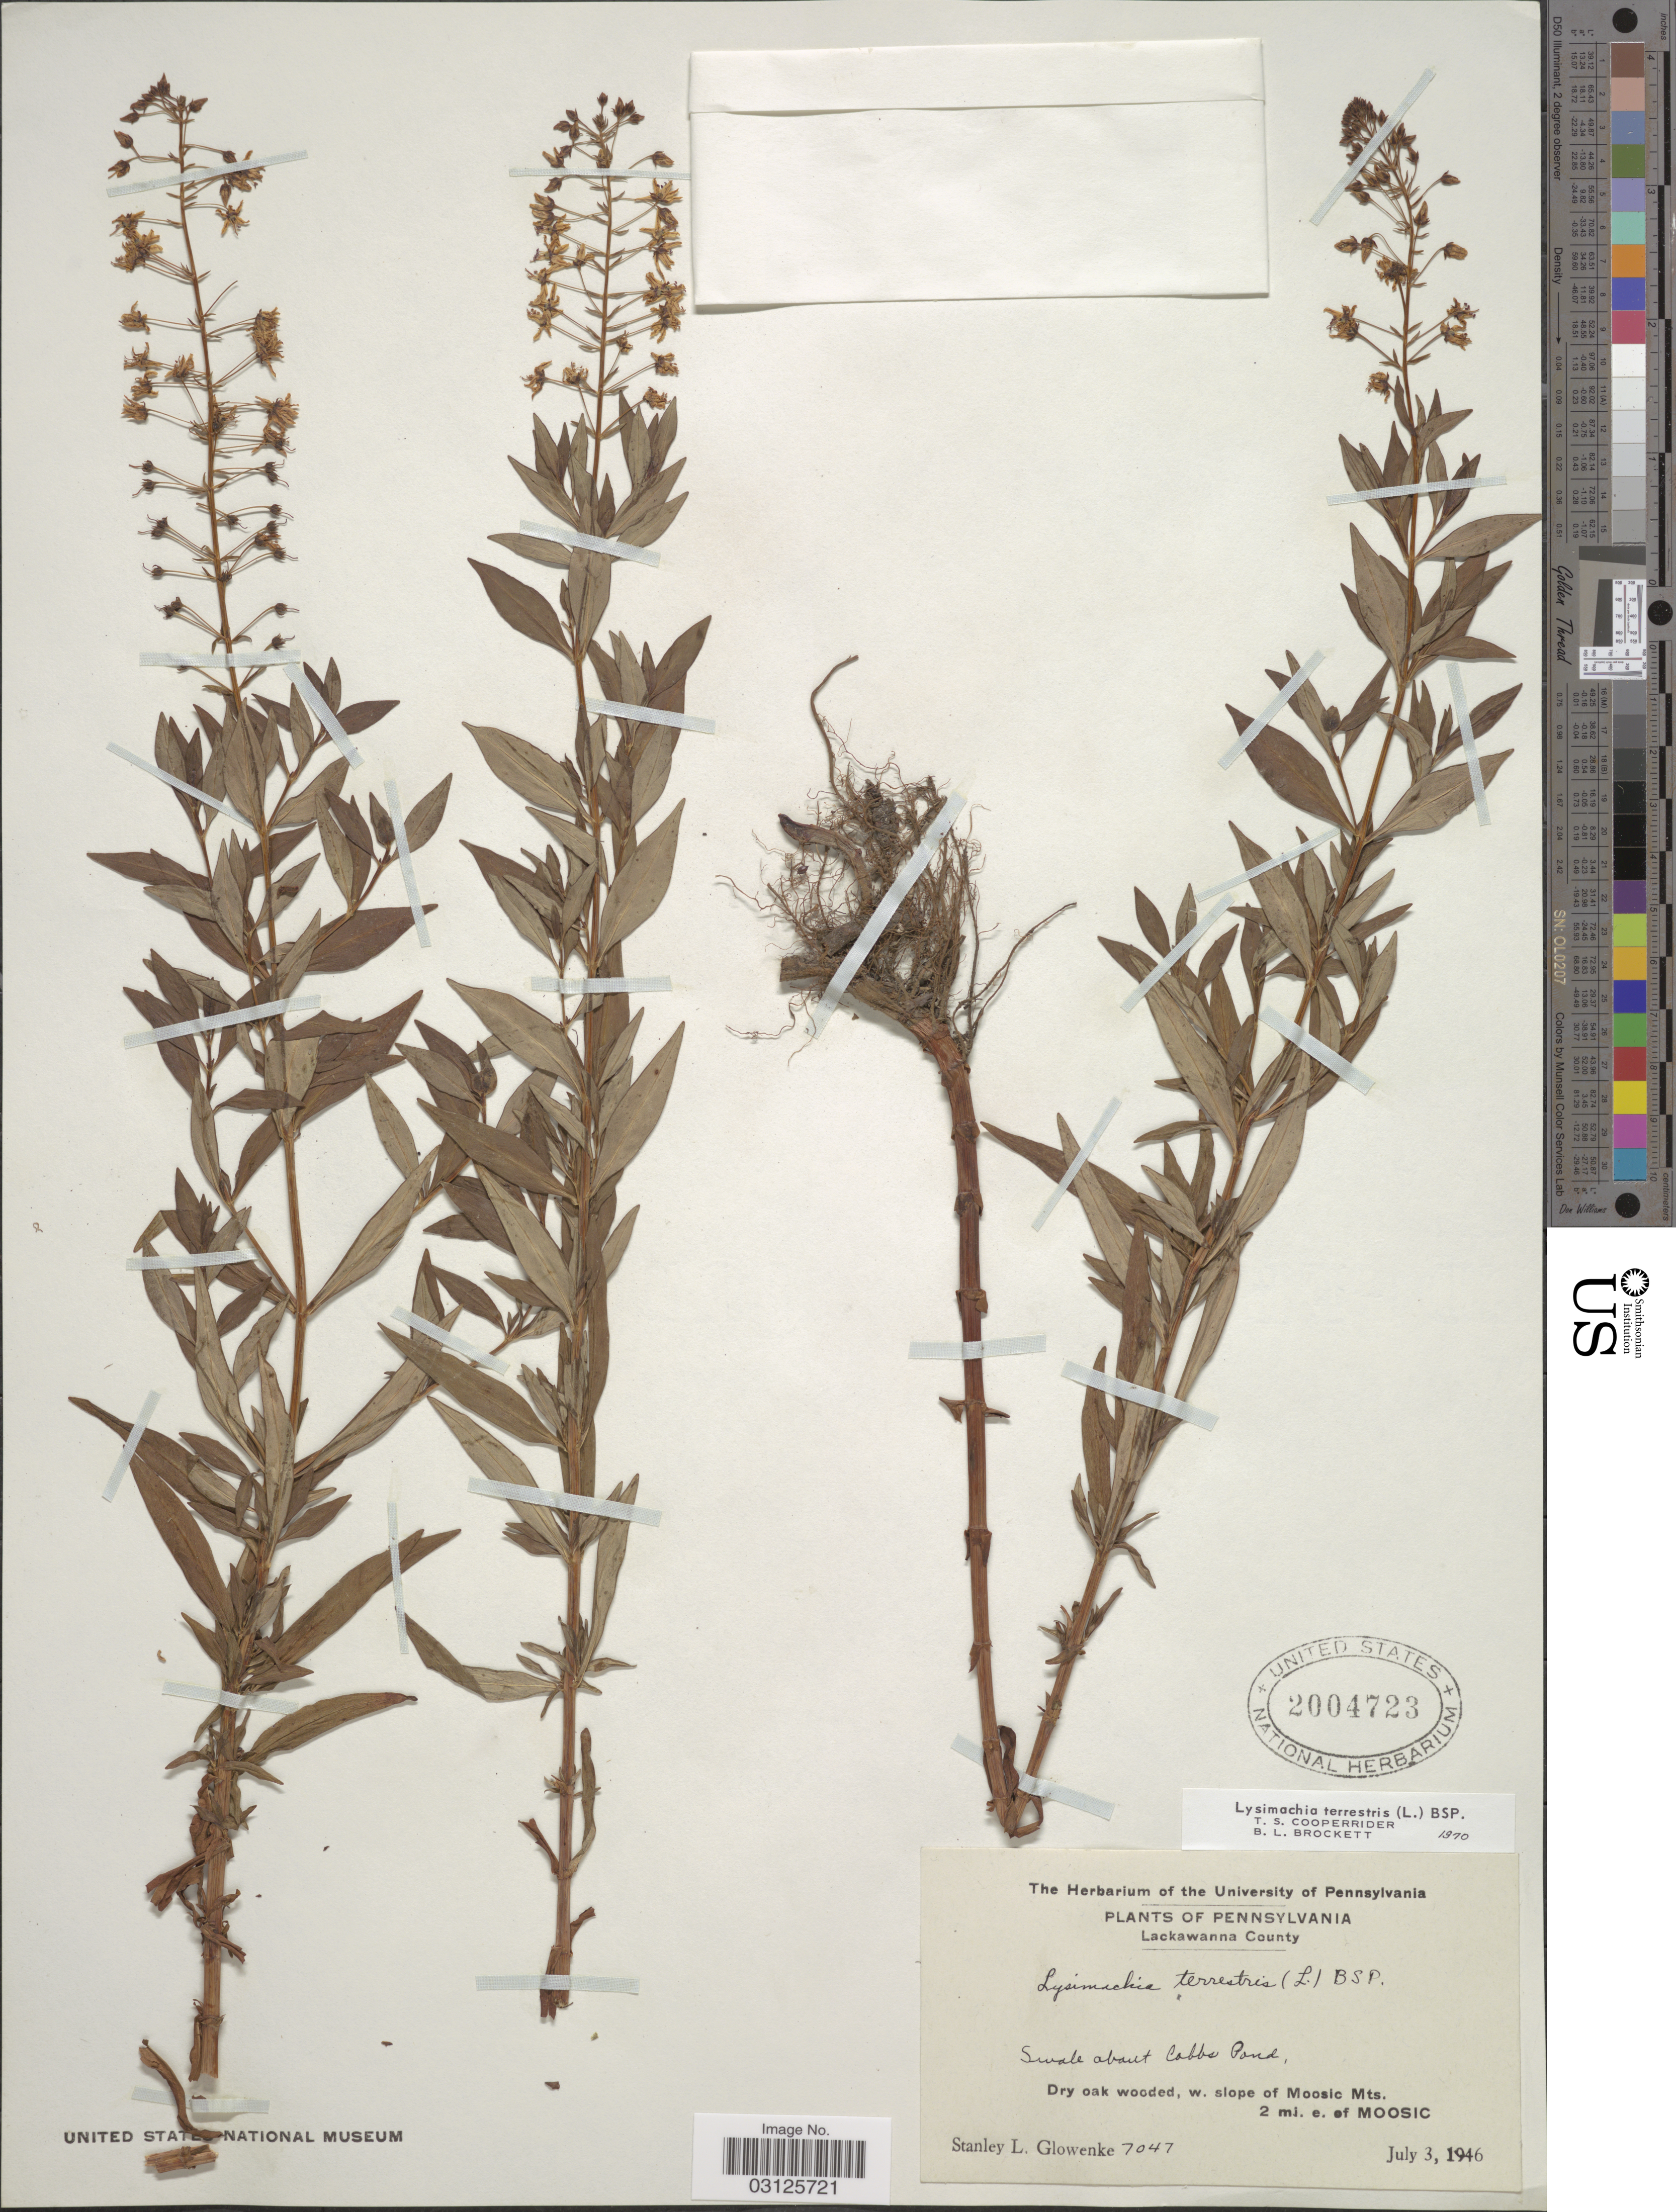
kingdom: Plantae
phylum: Tracheophyta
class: Magnoliopsida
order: Ericales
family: Primulaceae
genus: Lysimachia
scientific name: Lysimachia terrestris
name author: (L.) Britton, Stearns & Poggenb.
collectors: S. Glowenke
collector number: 7047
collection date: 1946-07-03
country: United States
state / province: Pennsylvania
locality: Lackawanna County, Swale about Cobbs Pond, Dry oak wooded, w. slope of Moosic Mts., 2 mi. e. of Moosic.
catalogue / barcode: US 2004723